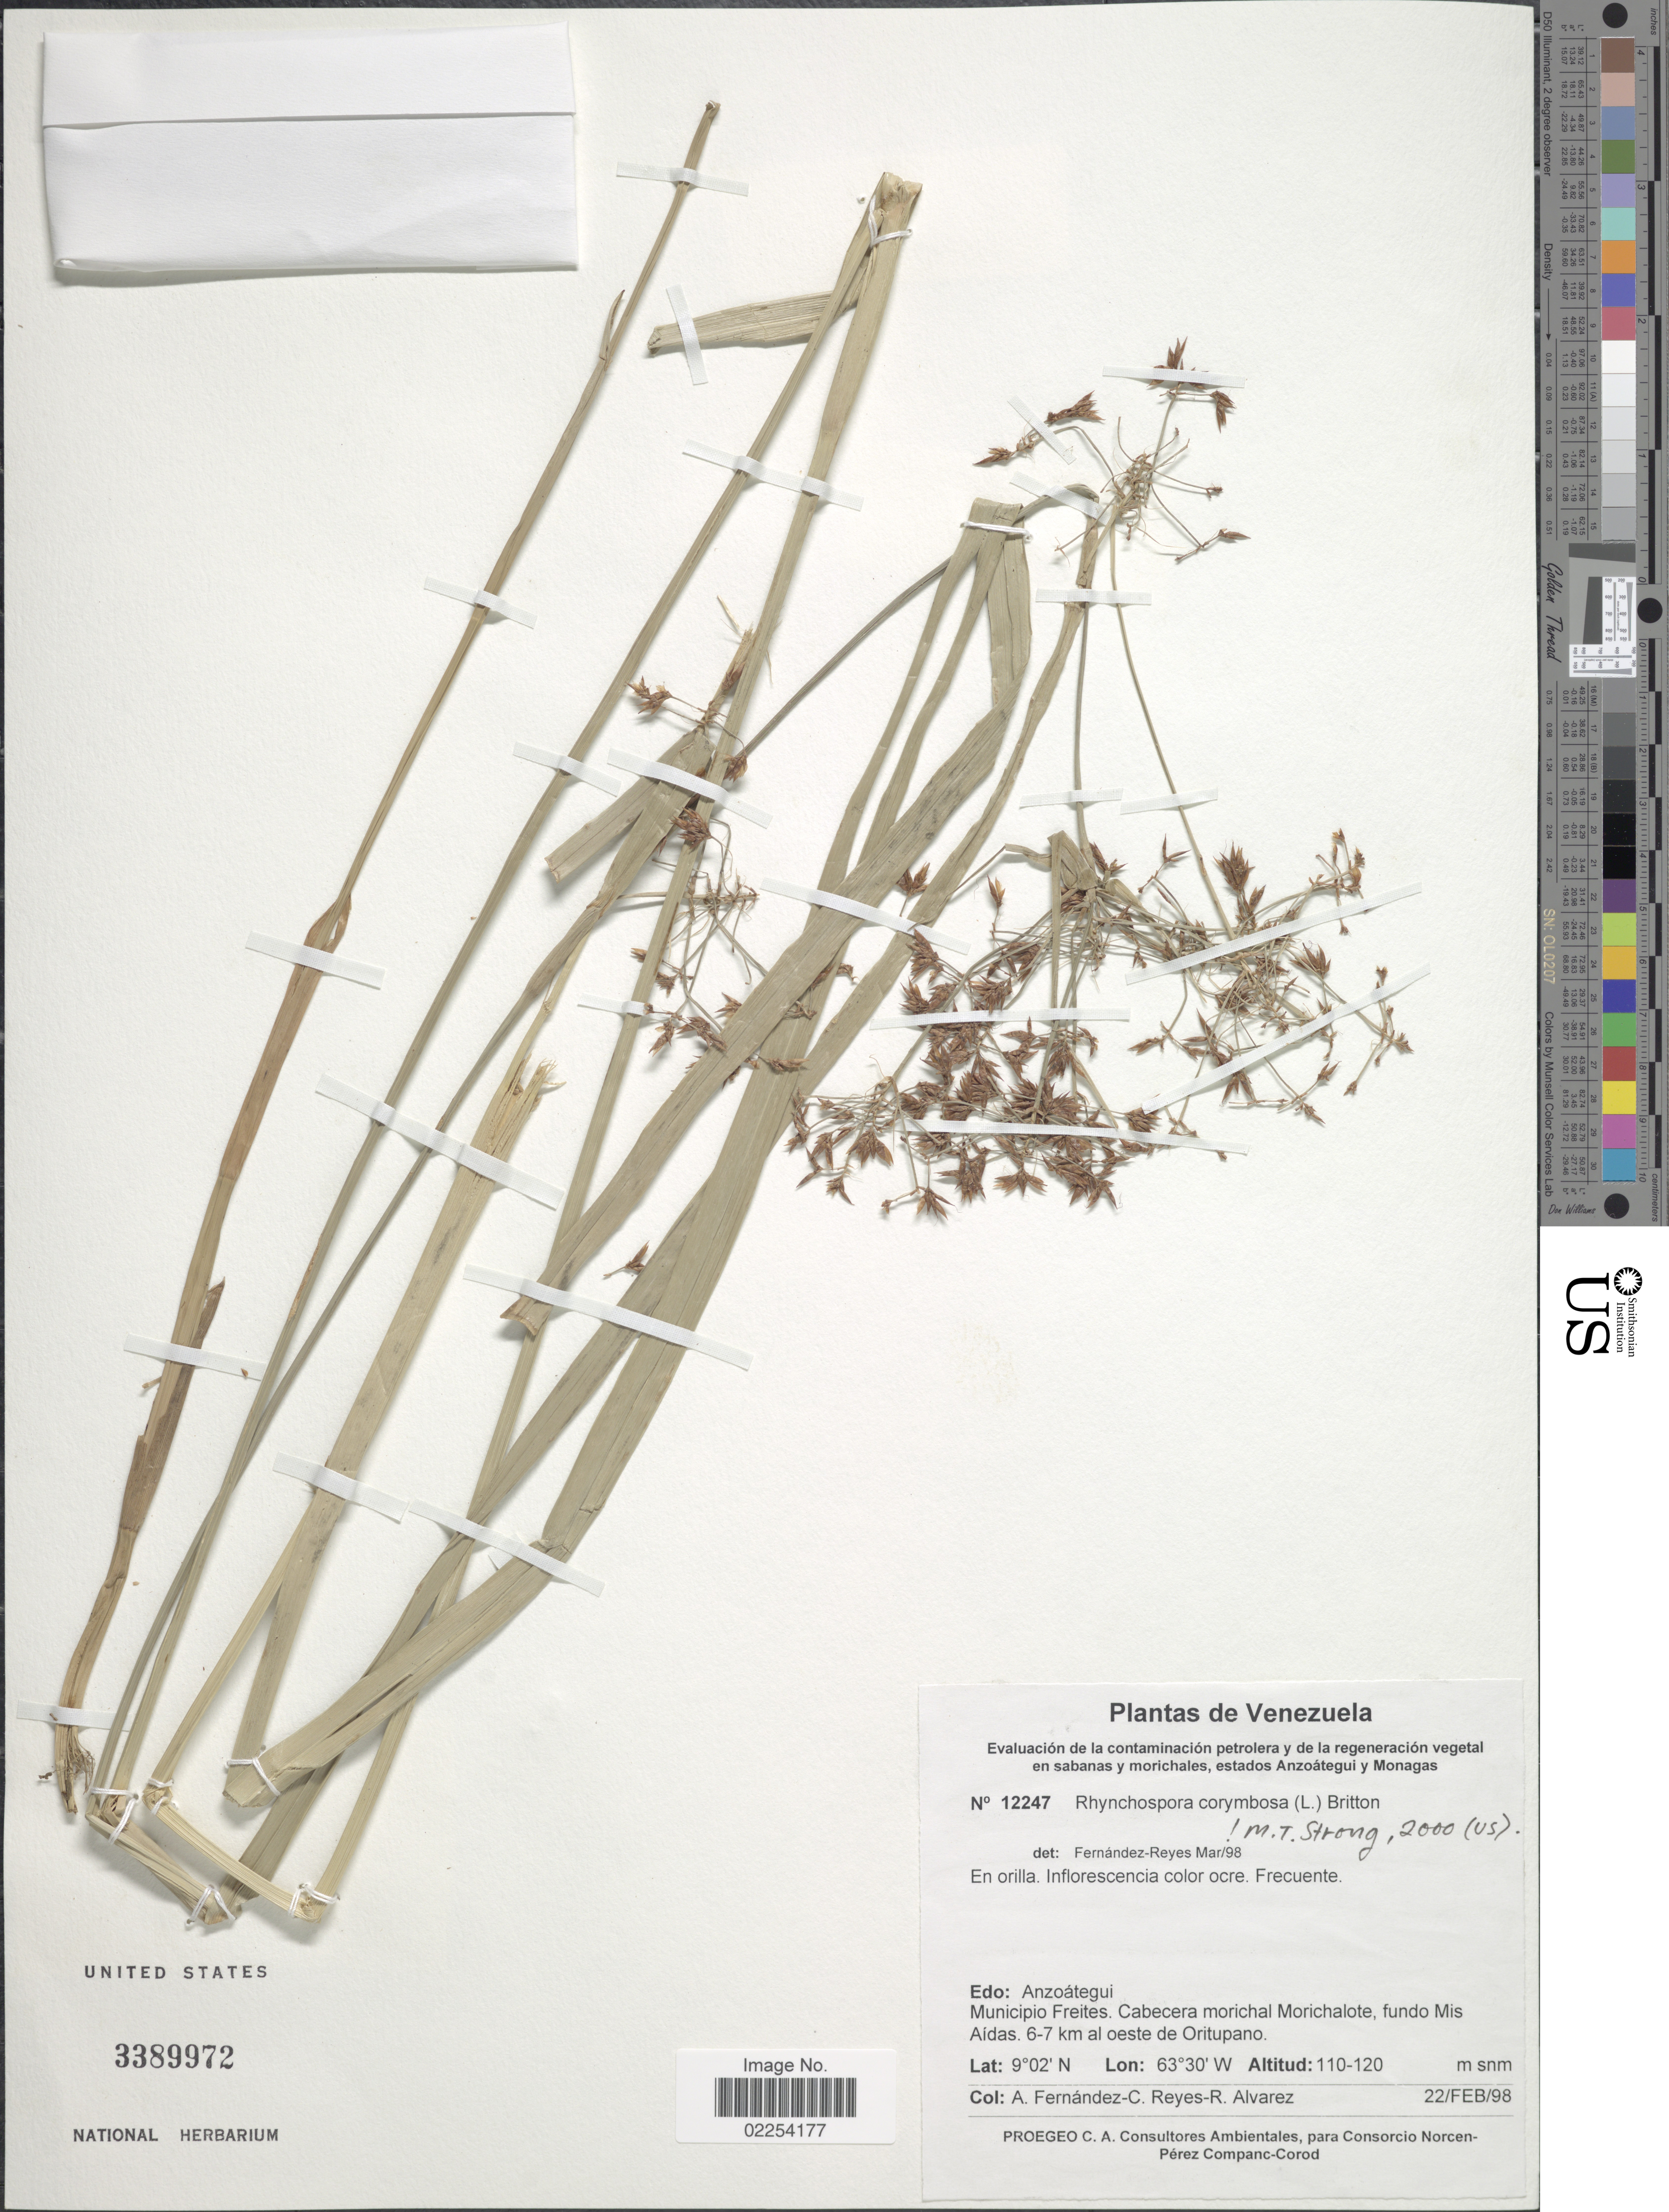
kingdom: Plantae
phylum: Tracheophyta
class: Liliopsida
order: Poales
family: Cyperaceae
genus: Rhynchospora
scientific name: Rhynchospora corymbosa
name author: (L.) Britton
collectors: A. Fernández, C. Reyes & R. Alvarez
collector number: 12247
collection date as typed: Transcribed d/m/y: 22/2/98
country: Venezuela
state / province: Anzoategui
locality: Edo: Anzoatigui, Municipio Freites, Cabecera morichal Morichalote, fundo Mis Aidas, 6.7 km al oeste de Oritupano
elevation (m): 110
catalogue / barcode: US 3389772